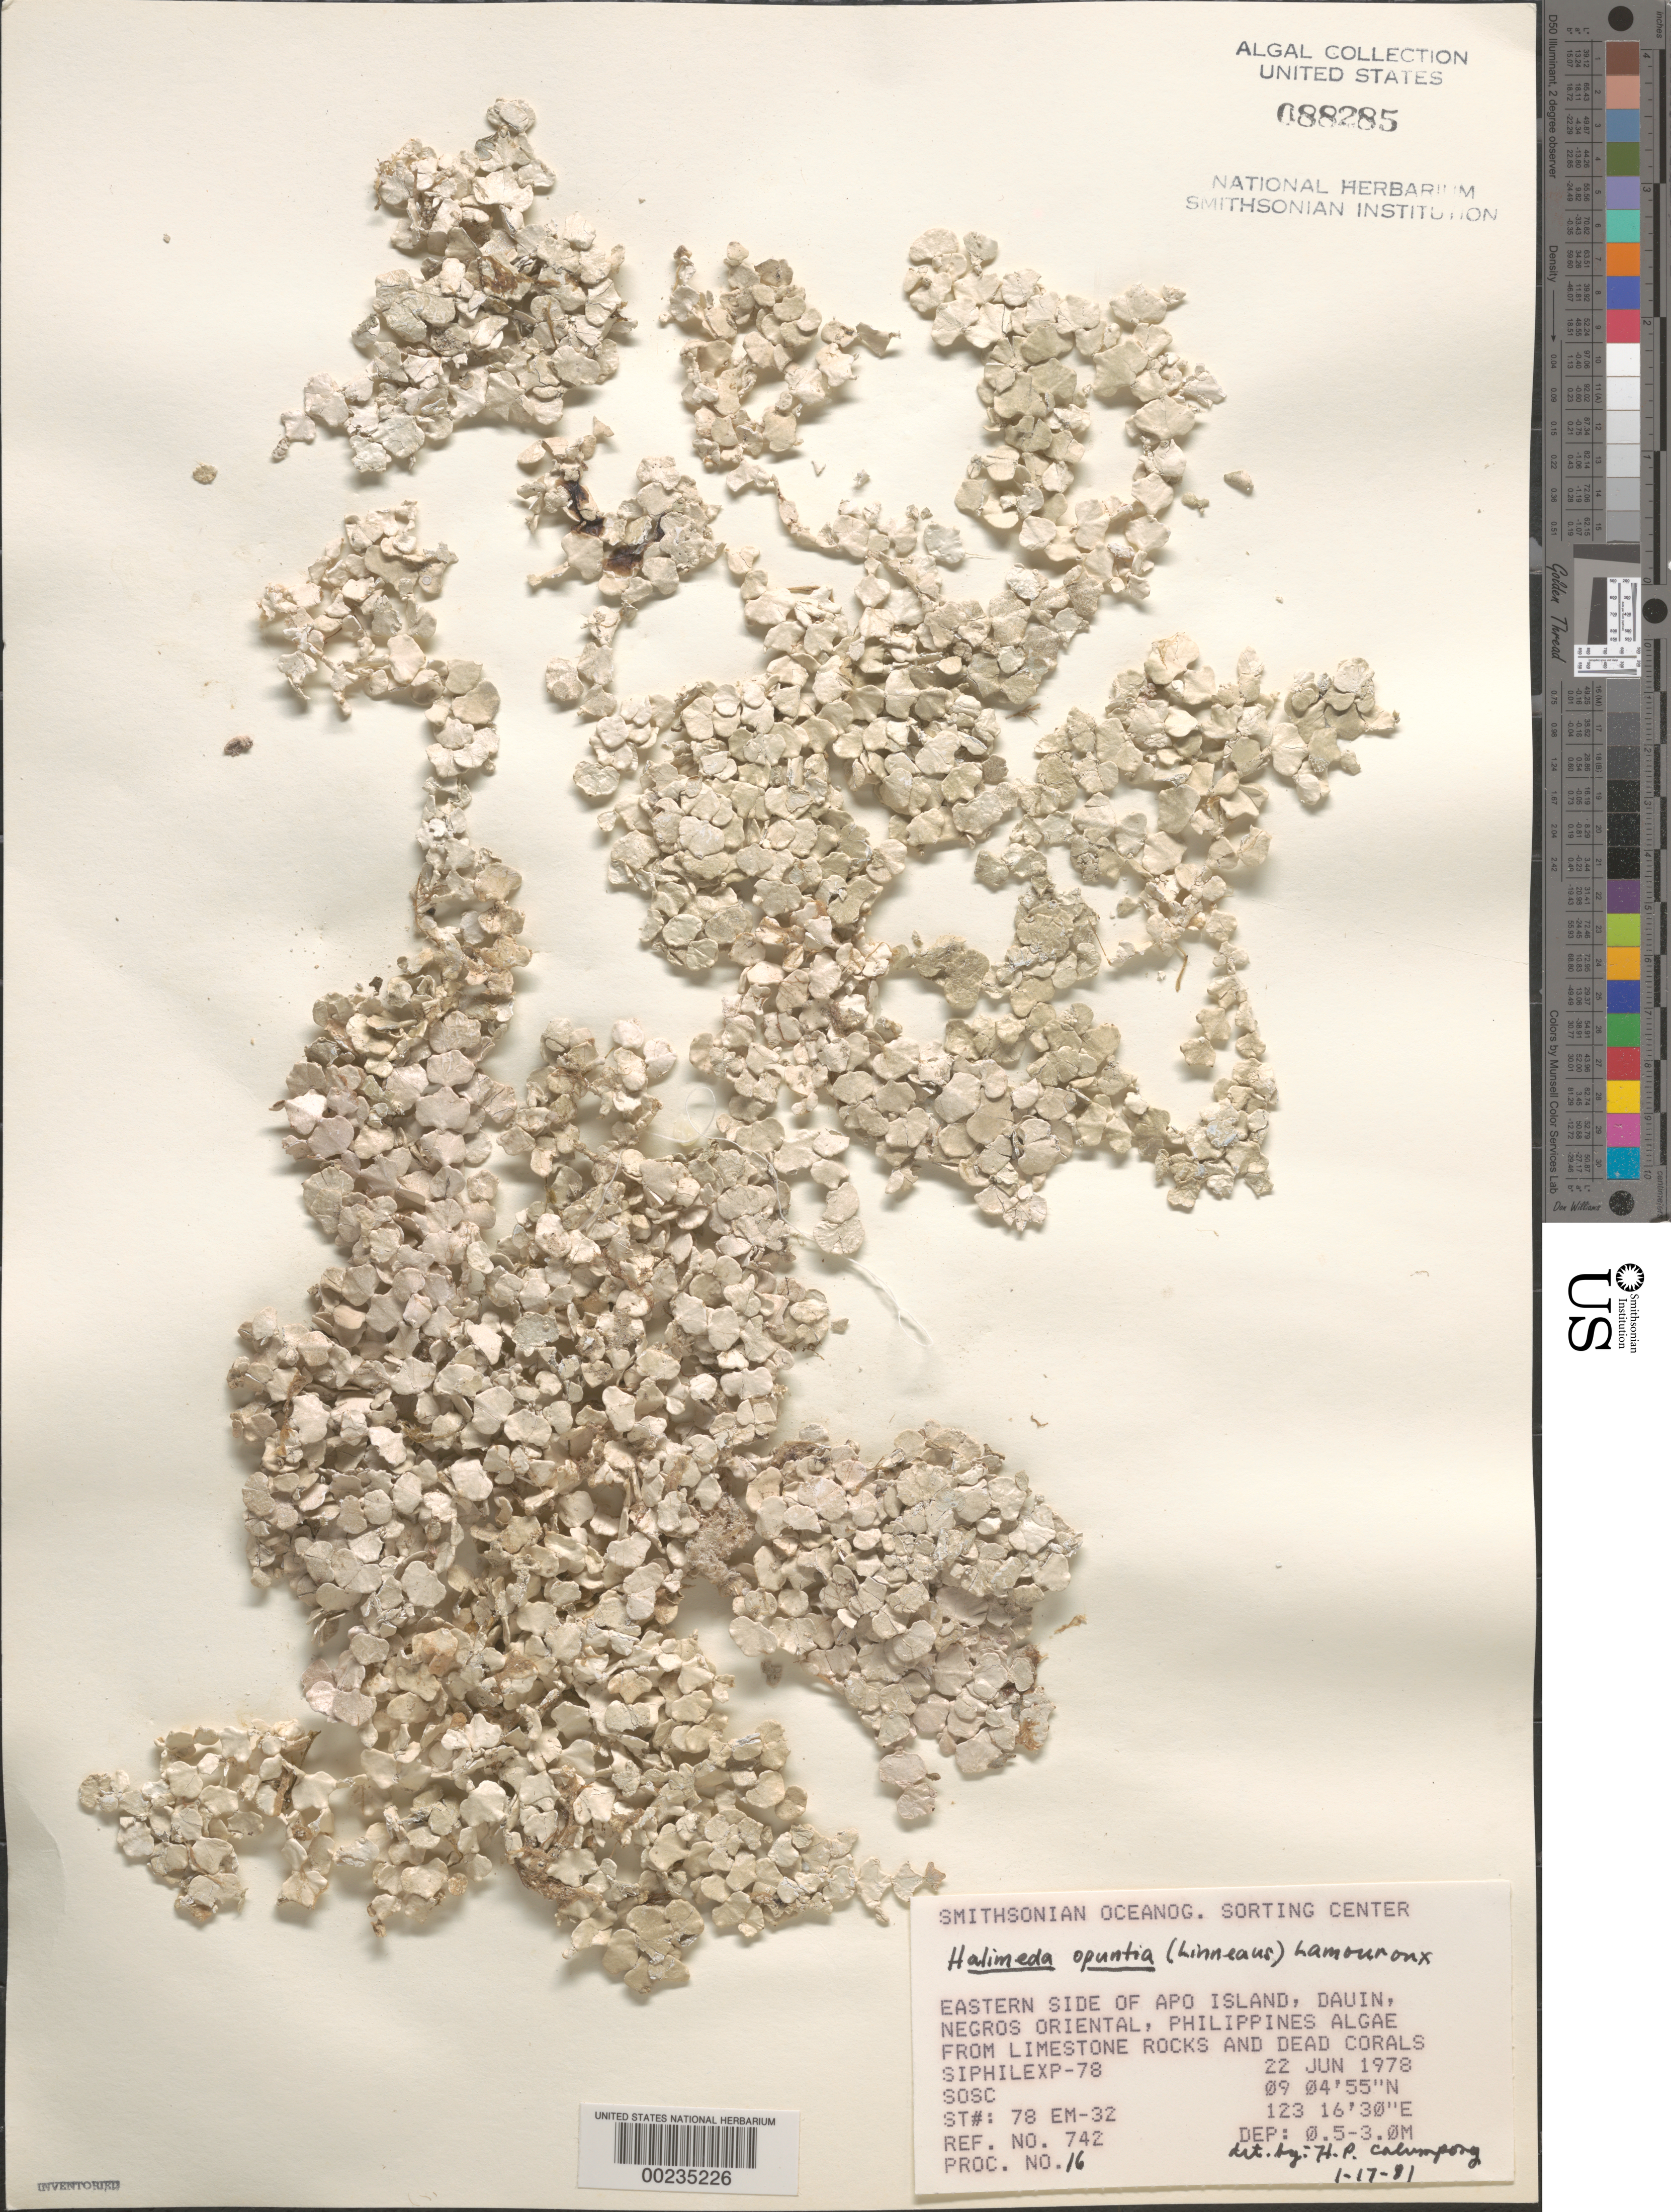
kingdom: Plantae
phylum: Chlorophyta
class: Ulvophyceae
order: Bryopsidales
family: Halimedaceae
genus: Halimeda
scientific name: Halimeda opuntia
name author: (L.) J.V.Lamouroux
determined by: Calumpong, H. P.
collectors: SOSC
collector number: Station 78 Em-32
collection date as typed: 22 Jun 1978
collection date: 1978-06-22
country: Philippines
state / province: Central Visayas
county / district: Negros Oriental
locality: Apo island, dauin, negros oriental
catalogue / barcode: US 88285